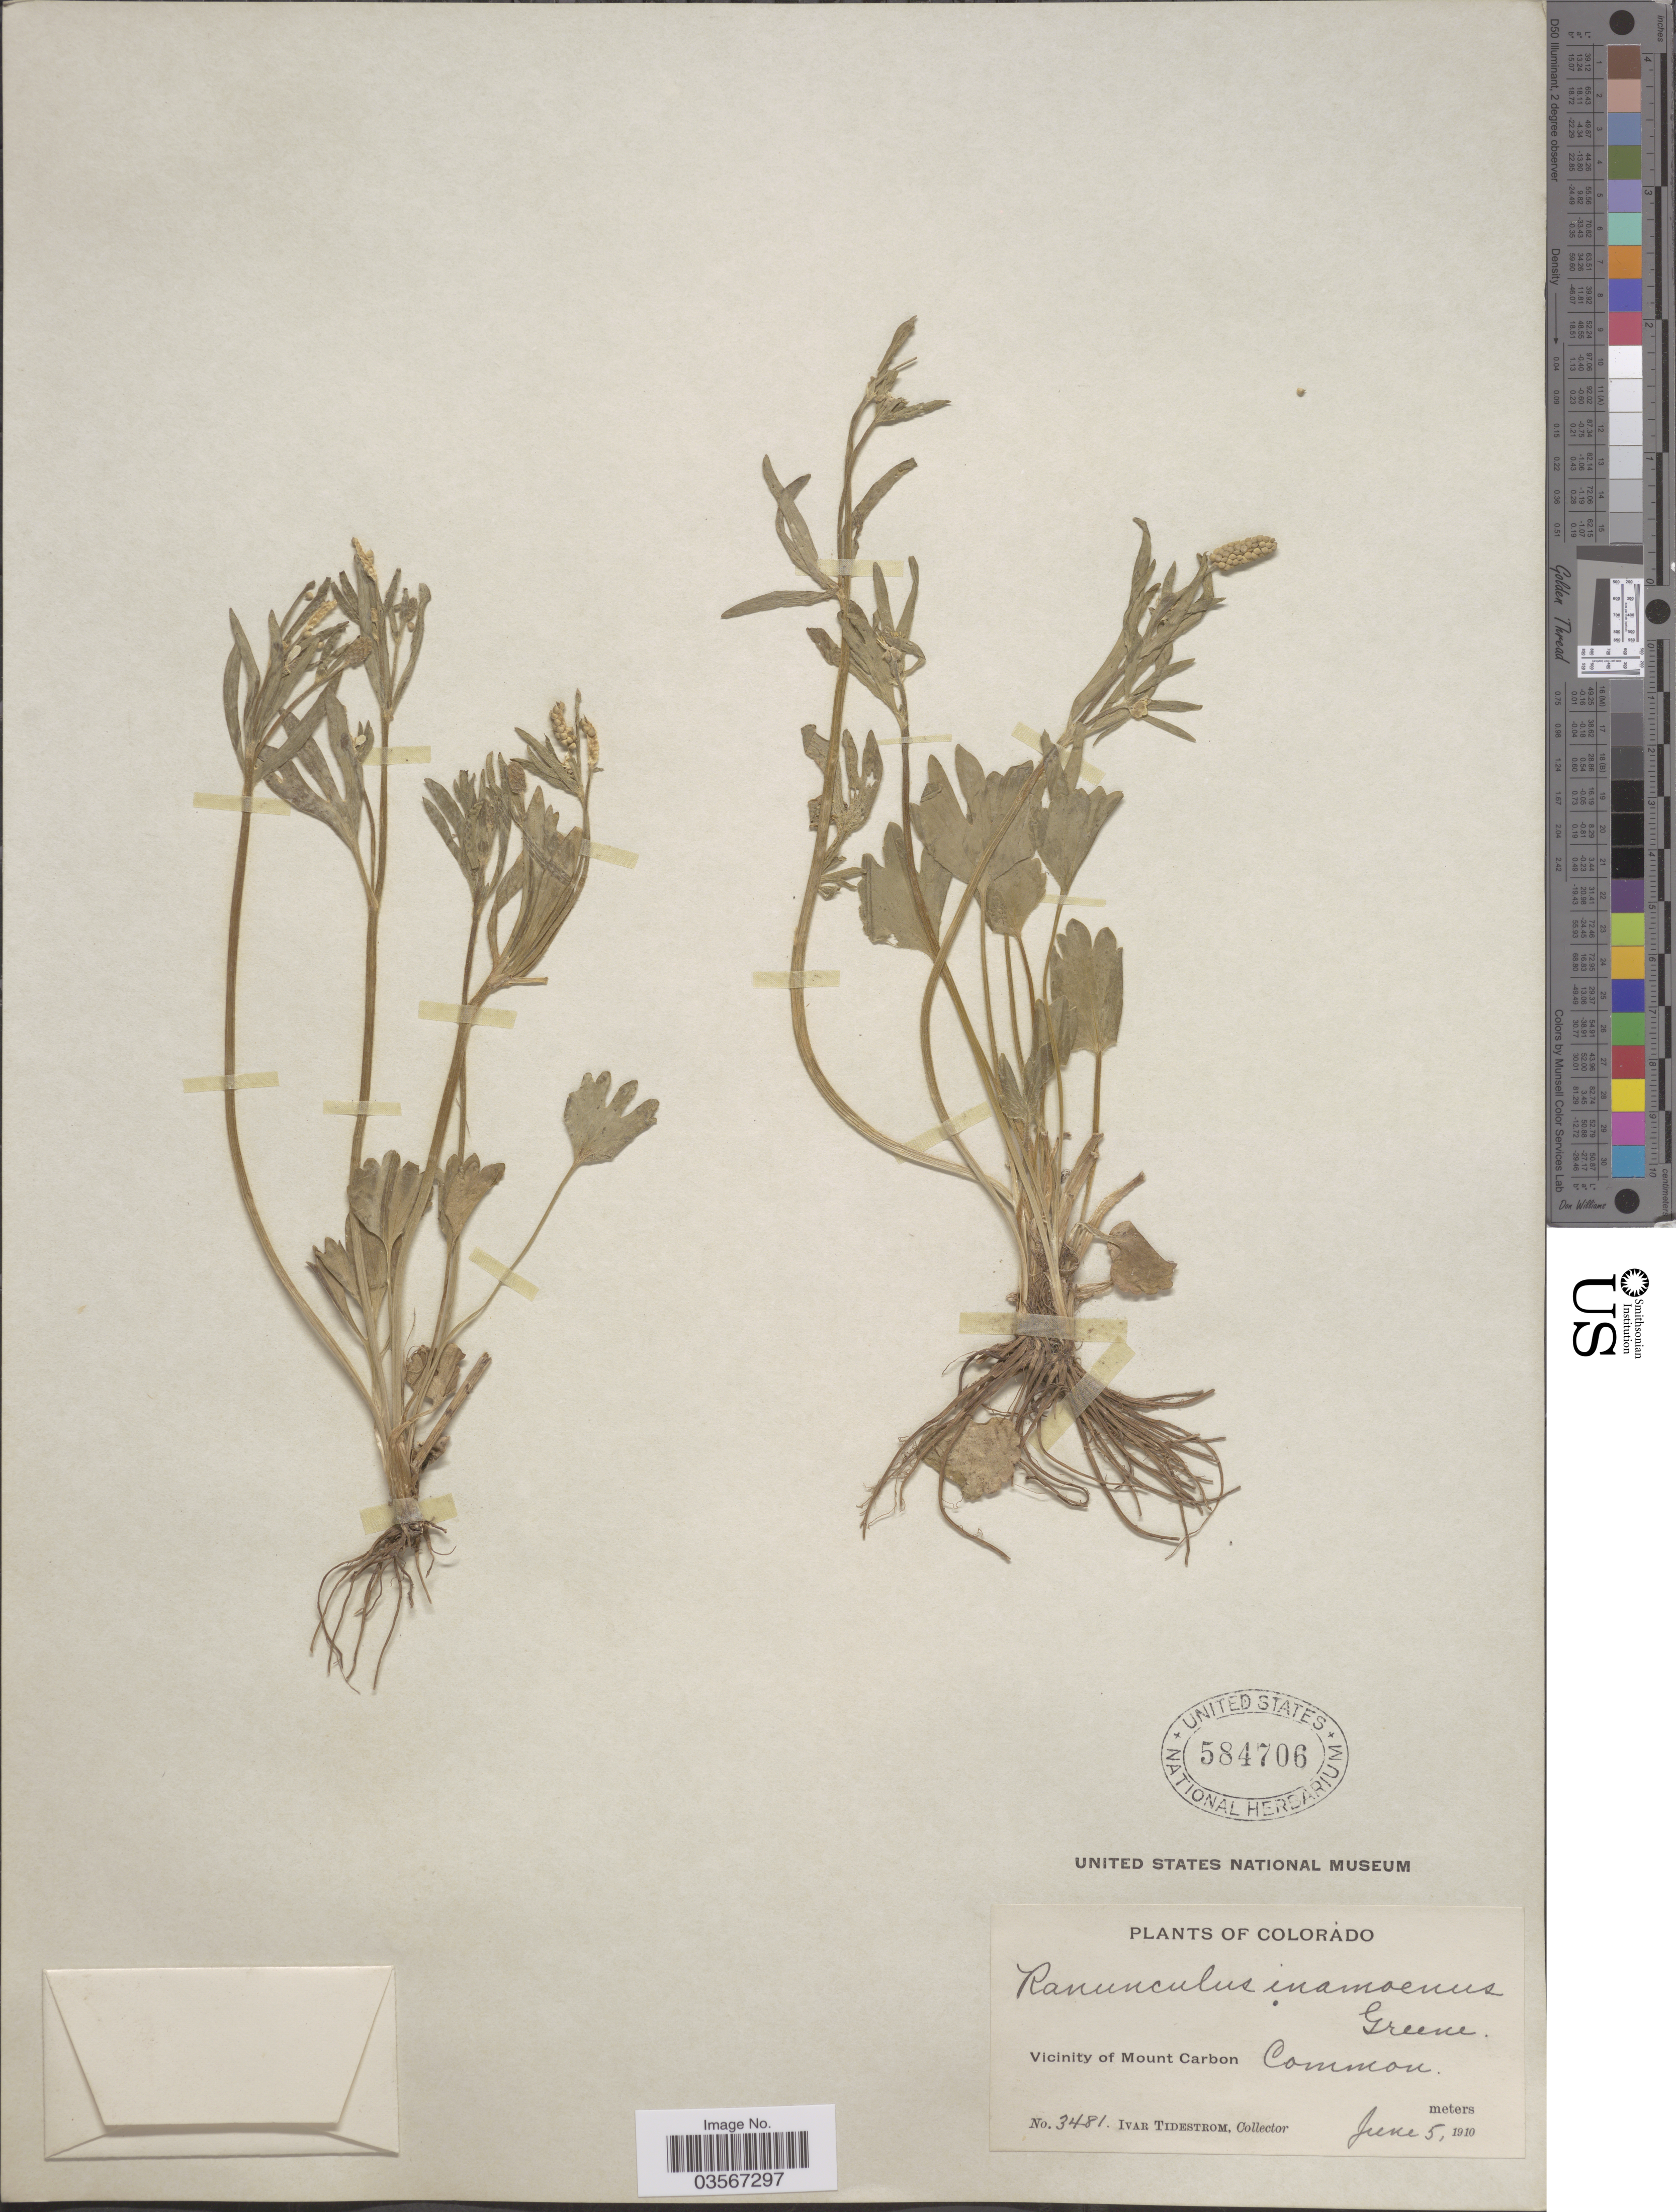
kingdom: Plantae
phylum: Tracheophyta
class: Magnoliopsida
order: Ranunculales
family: Ranunculaceae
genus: Ranunculus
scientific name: Ranunculus inamoenus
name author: Greene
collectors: I. F. Tidestrom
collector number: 3481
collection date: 1910-06-05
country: United States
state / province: Colorado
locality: Vicinity of Mount Carbon.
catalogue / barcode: US 584706